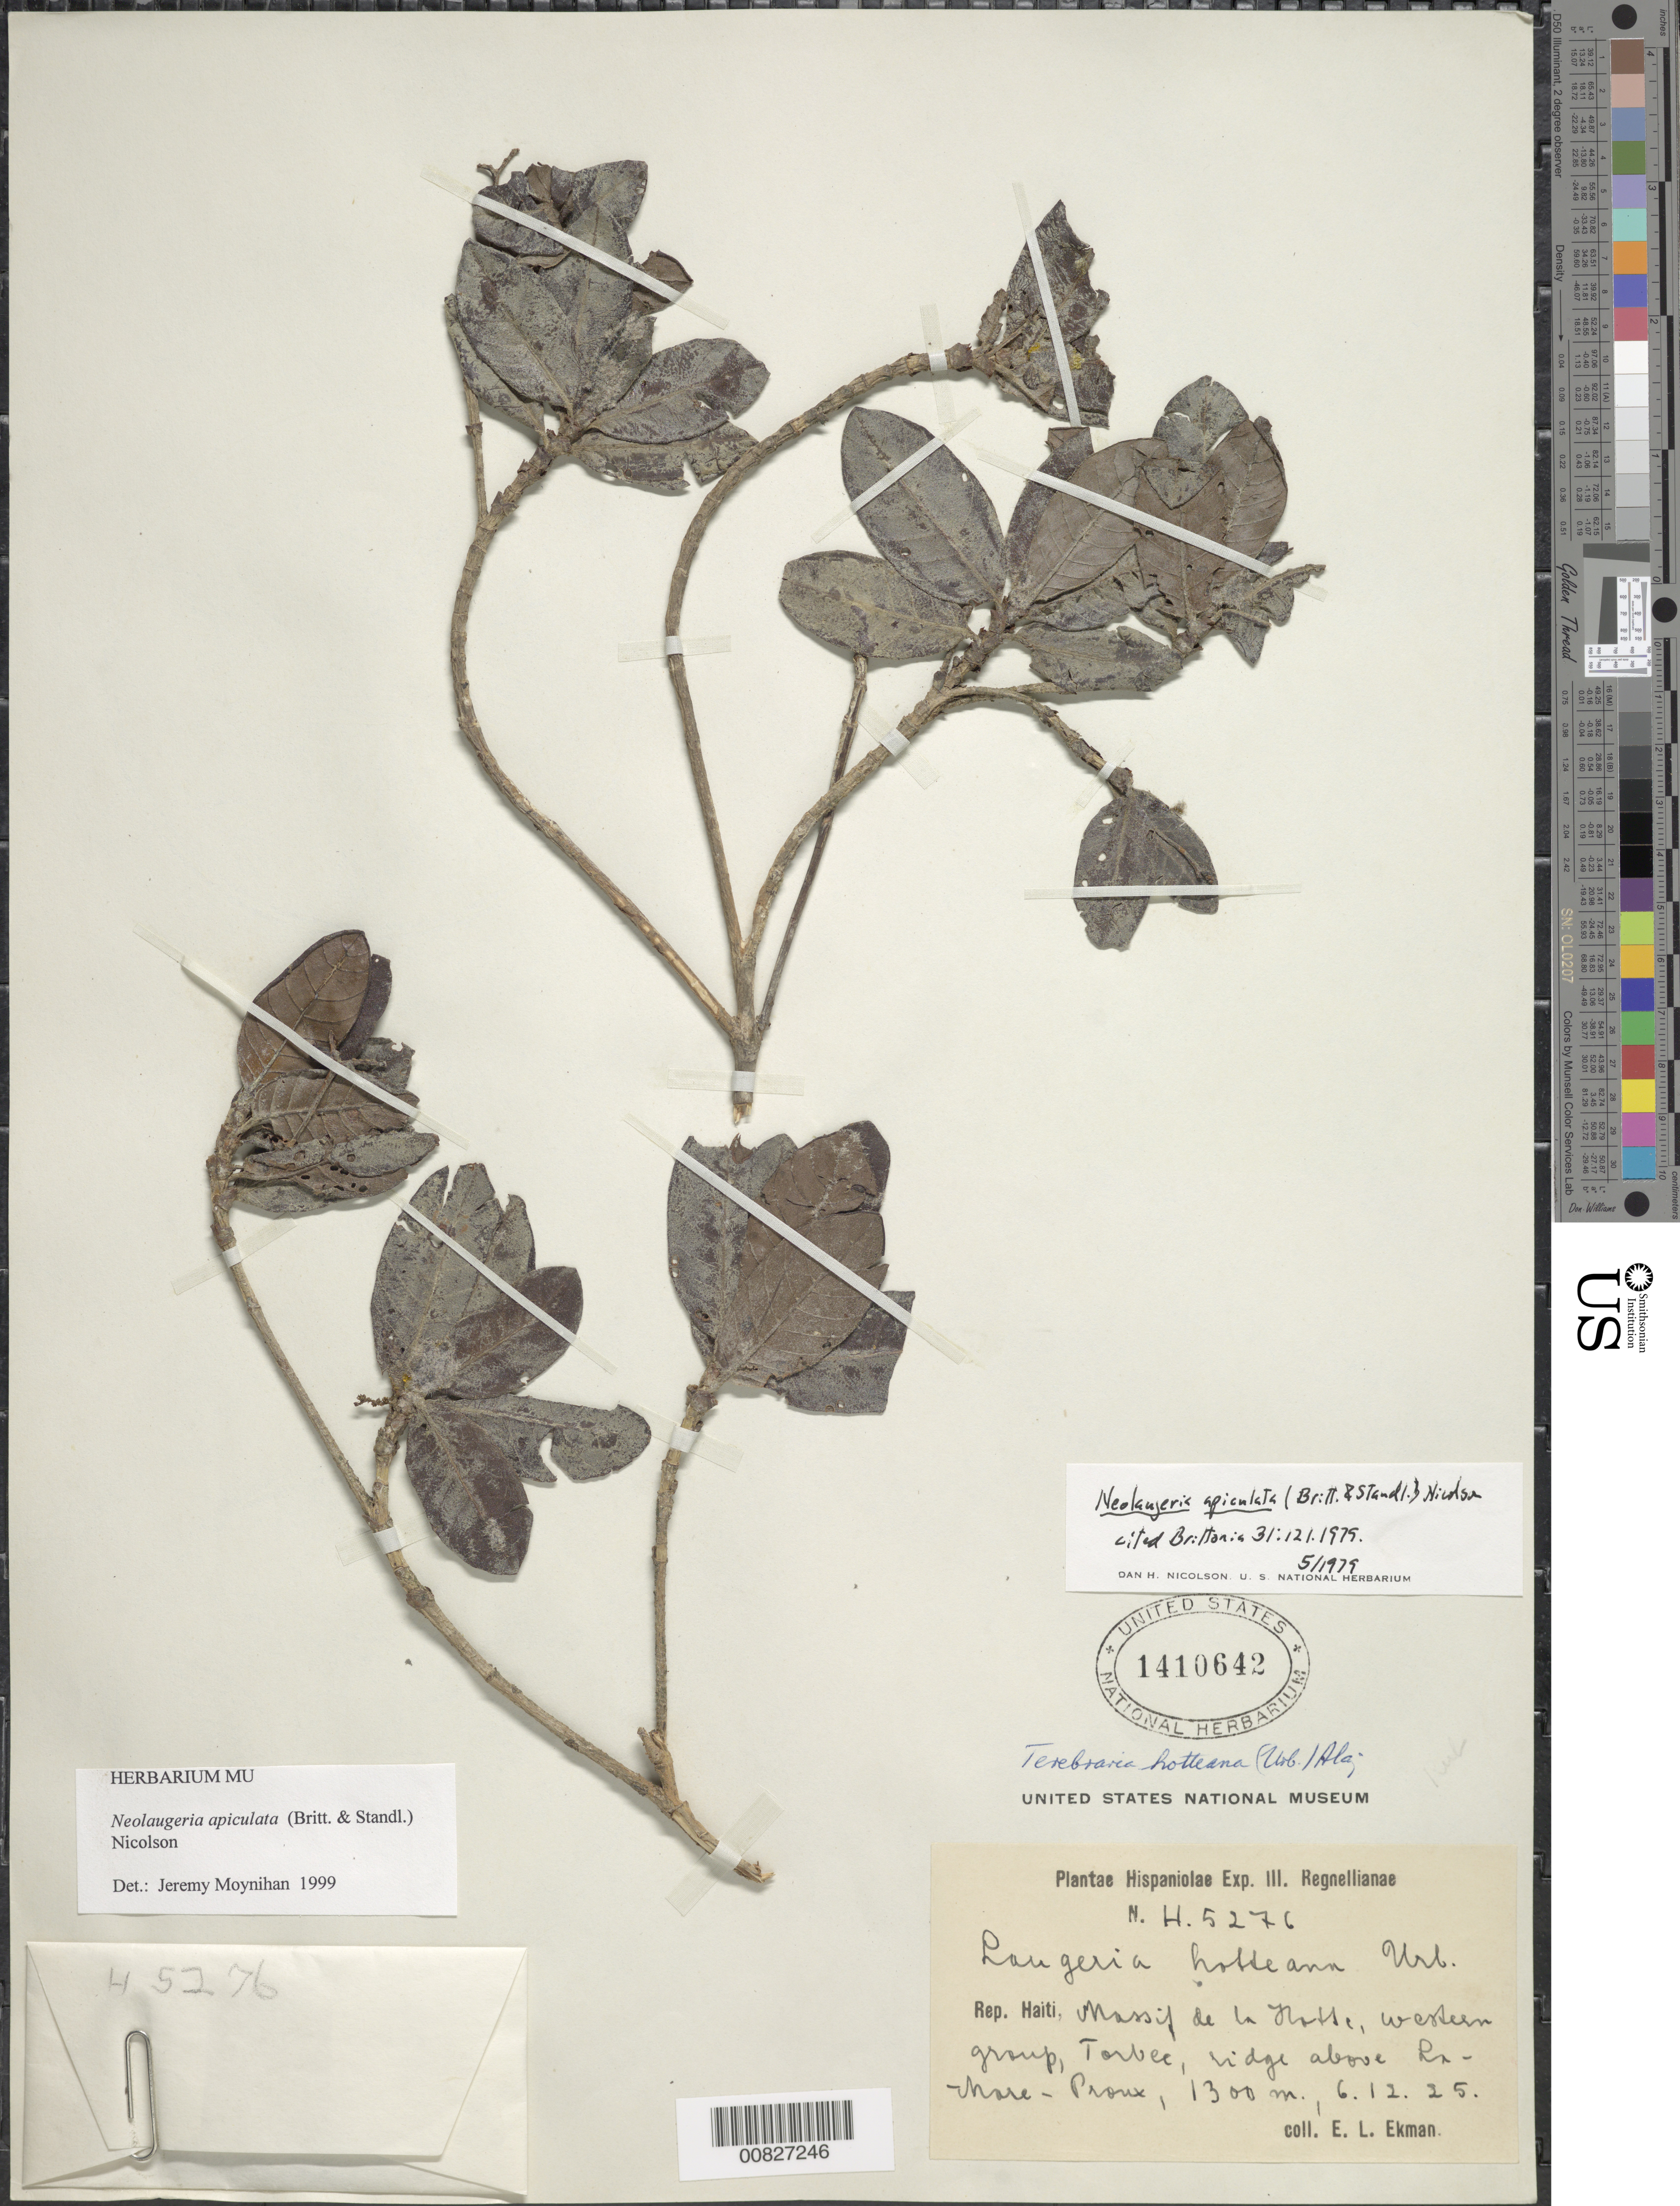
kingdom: Plantae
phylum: Tracheophyta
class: Magnoliopsida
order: Gentianales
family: Rubiaceae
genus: Stenostomum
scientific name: Stenostomum apiculatum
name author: Britton & Standl.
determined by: Moynihan, J.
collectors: E. L. Ekman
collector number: H 5276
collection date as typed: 06 Dec 1925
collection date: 1925-12-06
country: Haiti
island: Hispaniola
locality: Massif de la Hotte, western group, Torbec, ridge above La-Mare-Proux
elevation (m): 1300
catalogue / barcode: US 1410642